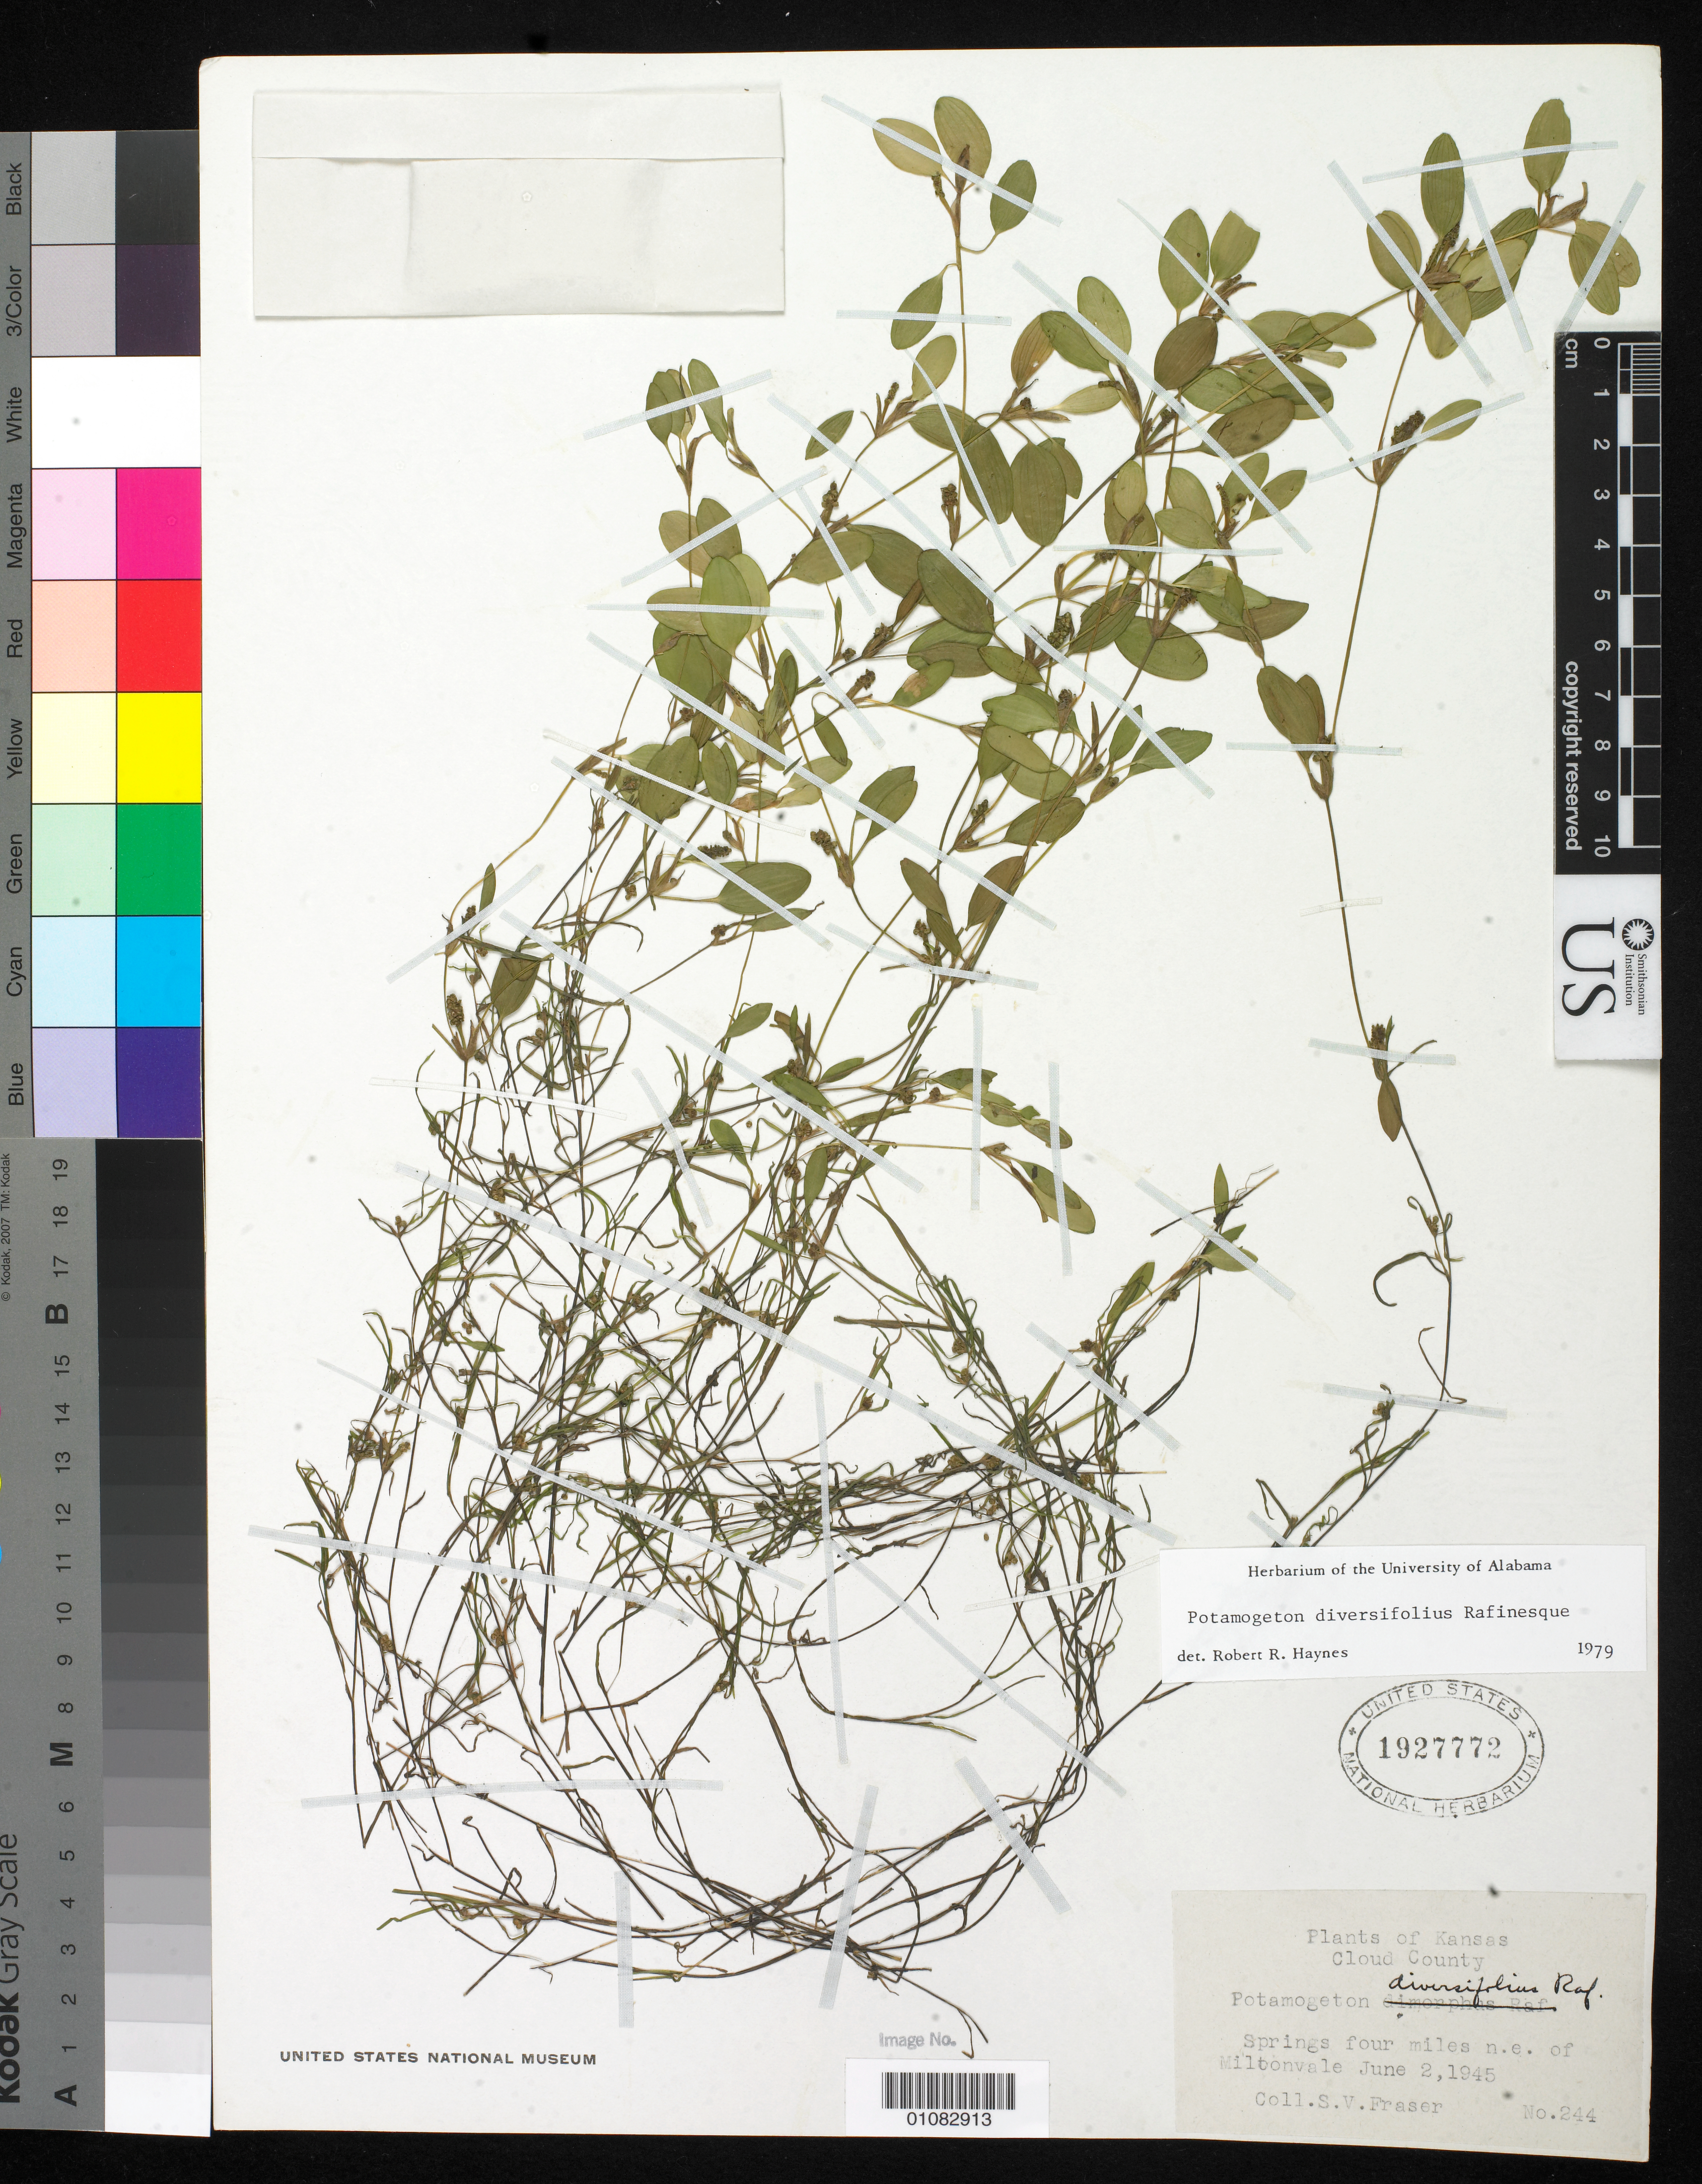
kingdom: Plantae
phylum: Tracheophyta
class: Liliopsida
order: Alismatales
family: Potamogetonaceae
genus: Potamogeton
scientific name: Potamogeton diversifolius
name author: Raf.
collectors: S. Fraser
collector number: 244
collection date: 1945-06-02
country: United States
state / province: Kansas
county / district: Cloud County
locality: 4 mi. NE of Miltonvale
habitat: Springs.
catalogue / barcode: US 1927772